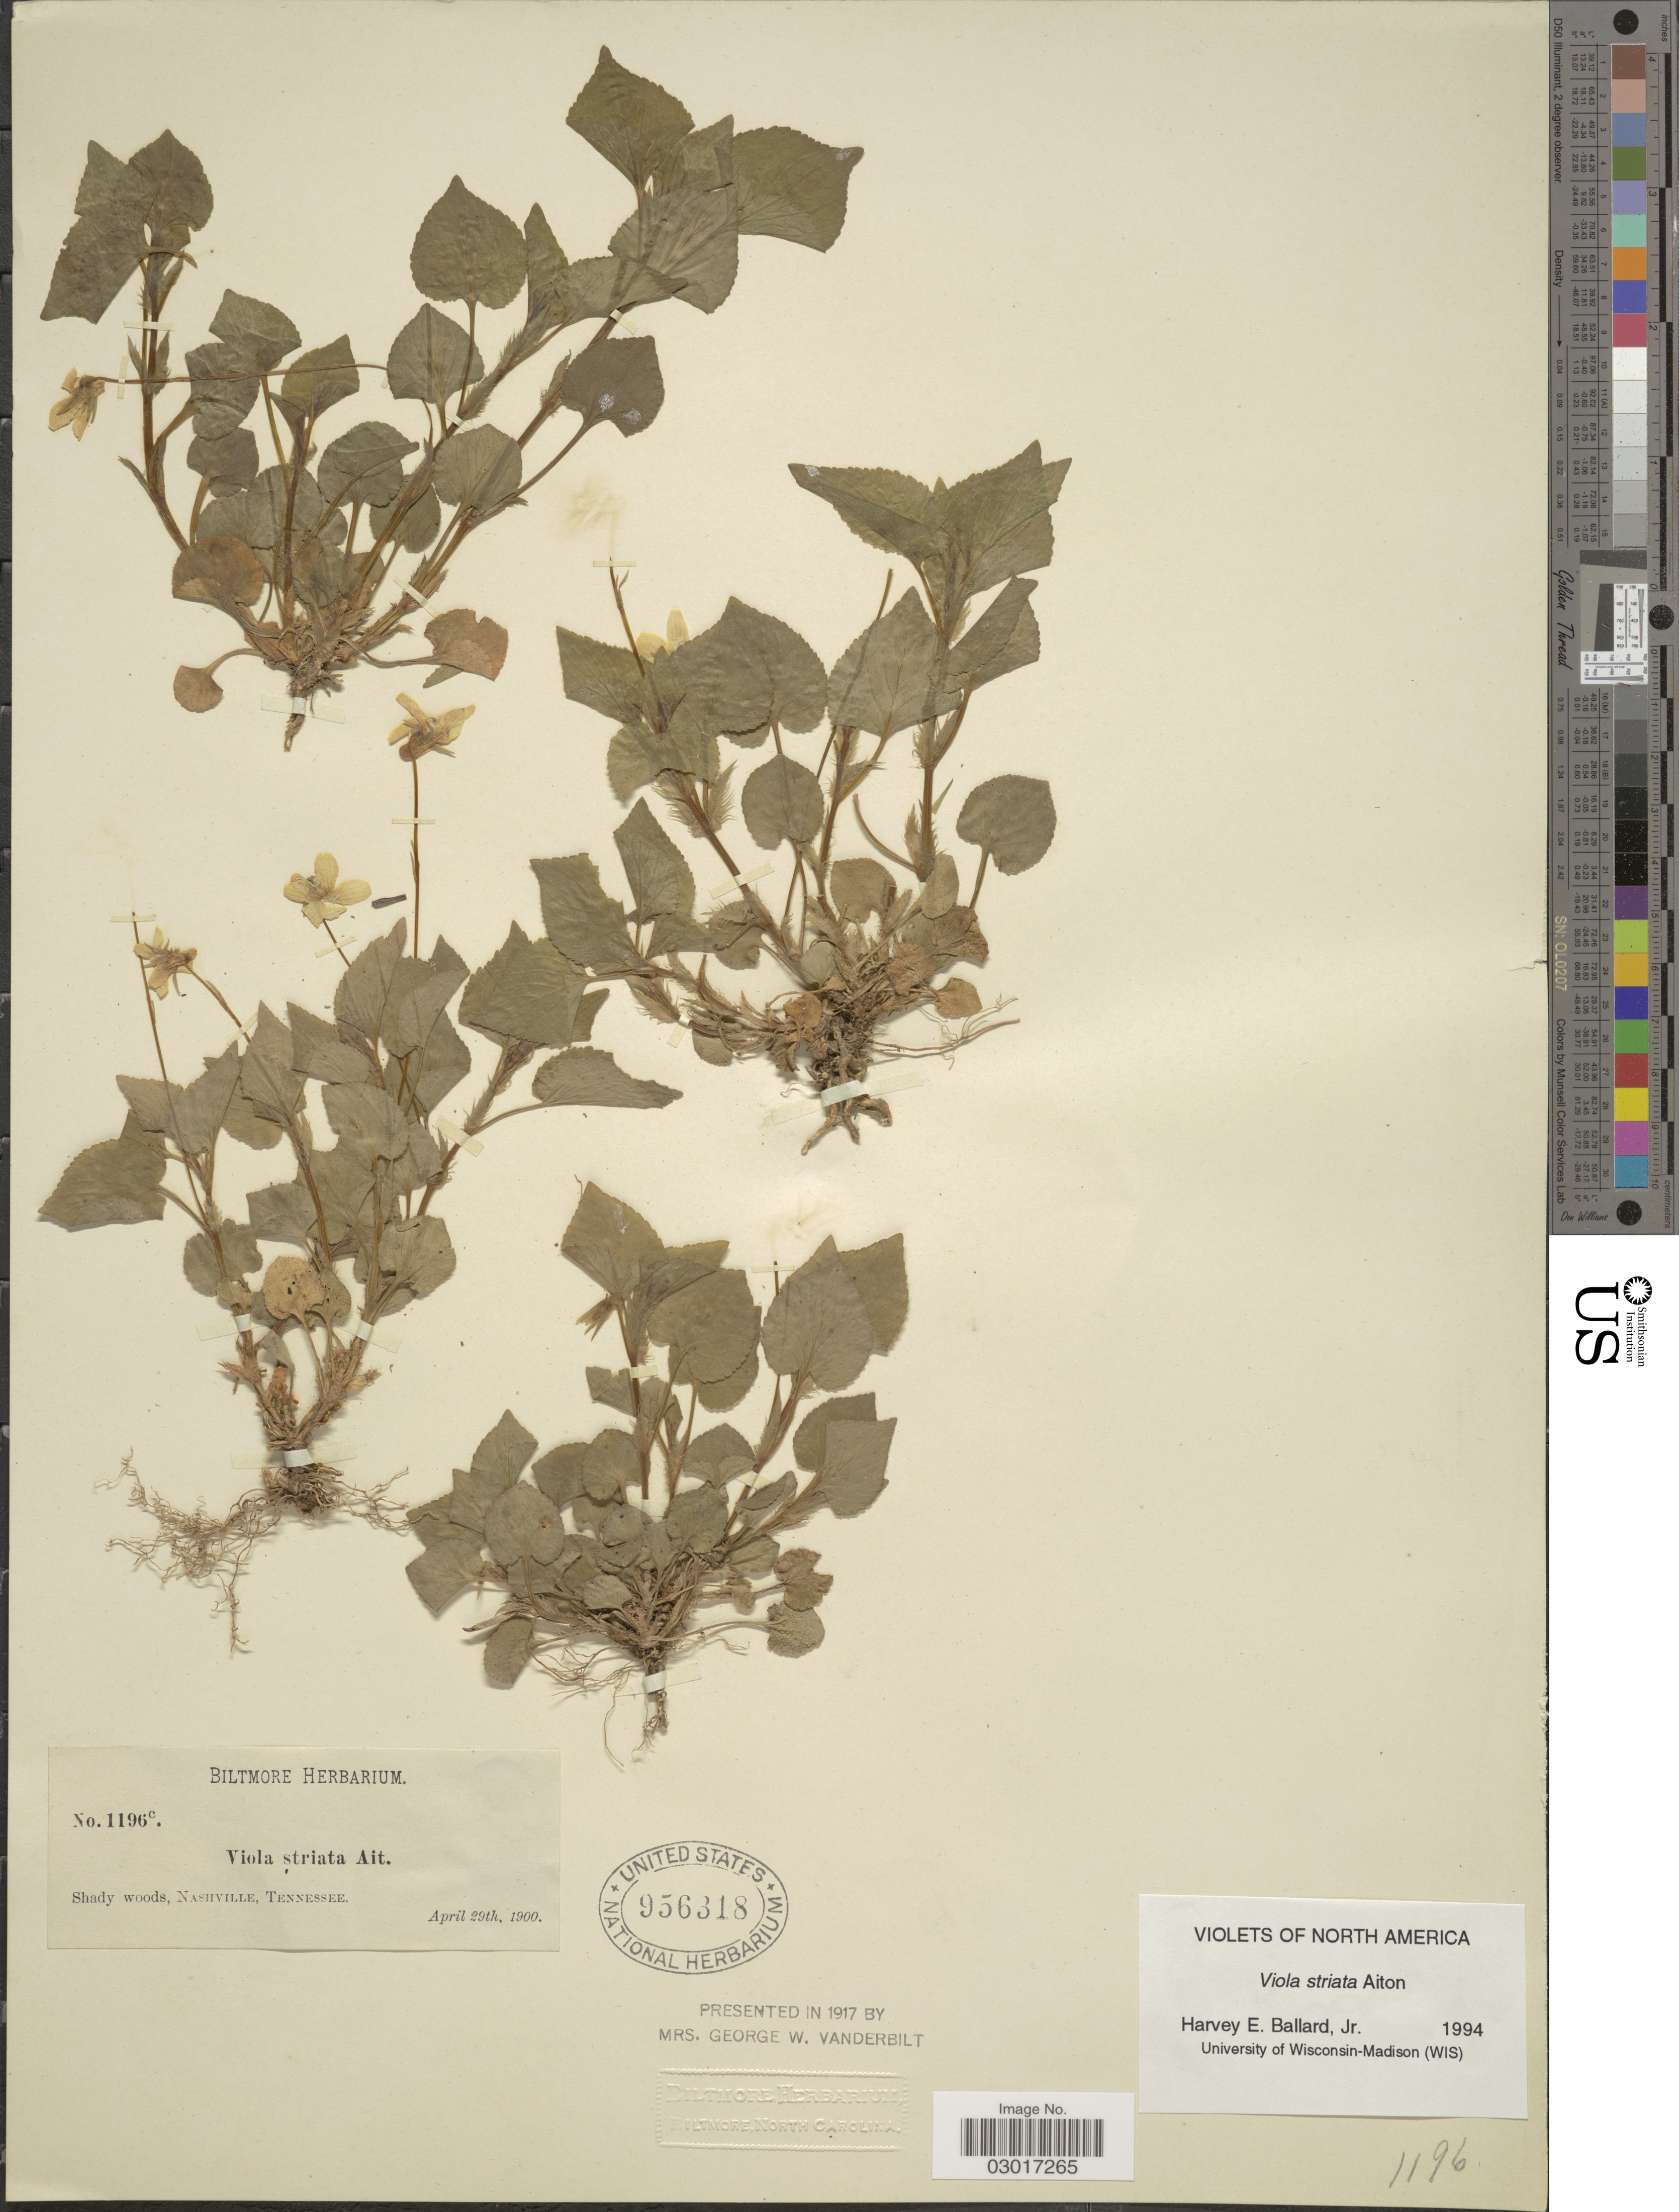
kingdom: Plantae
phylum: Tracheophyta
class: Magnoliopsida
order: Malpighiales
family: Violaceae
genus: Viola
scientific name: Viola striata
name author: Aiton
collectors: ex herb. Biltmore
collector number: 1196c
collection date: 1900-04-29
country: United States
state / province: Tennessee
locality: Shady woods, Nashville.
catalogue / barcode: US 956318